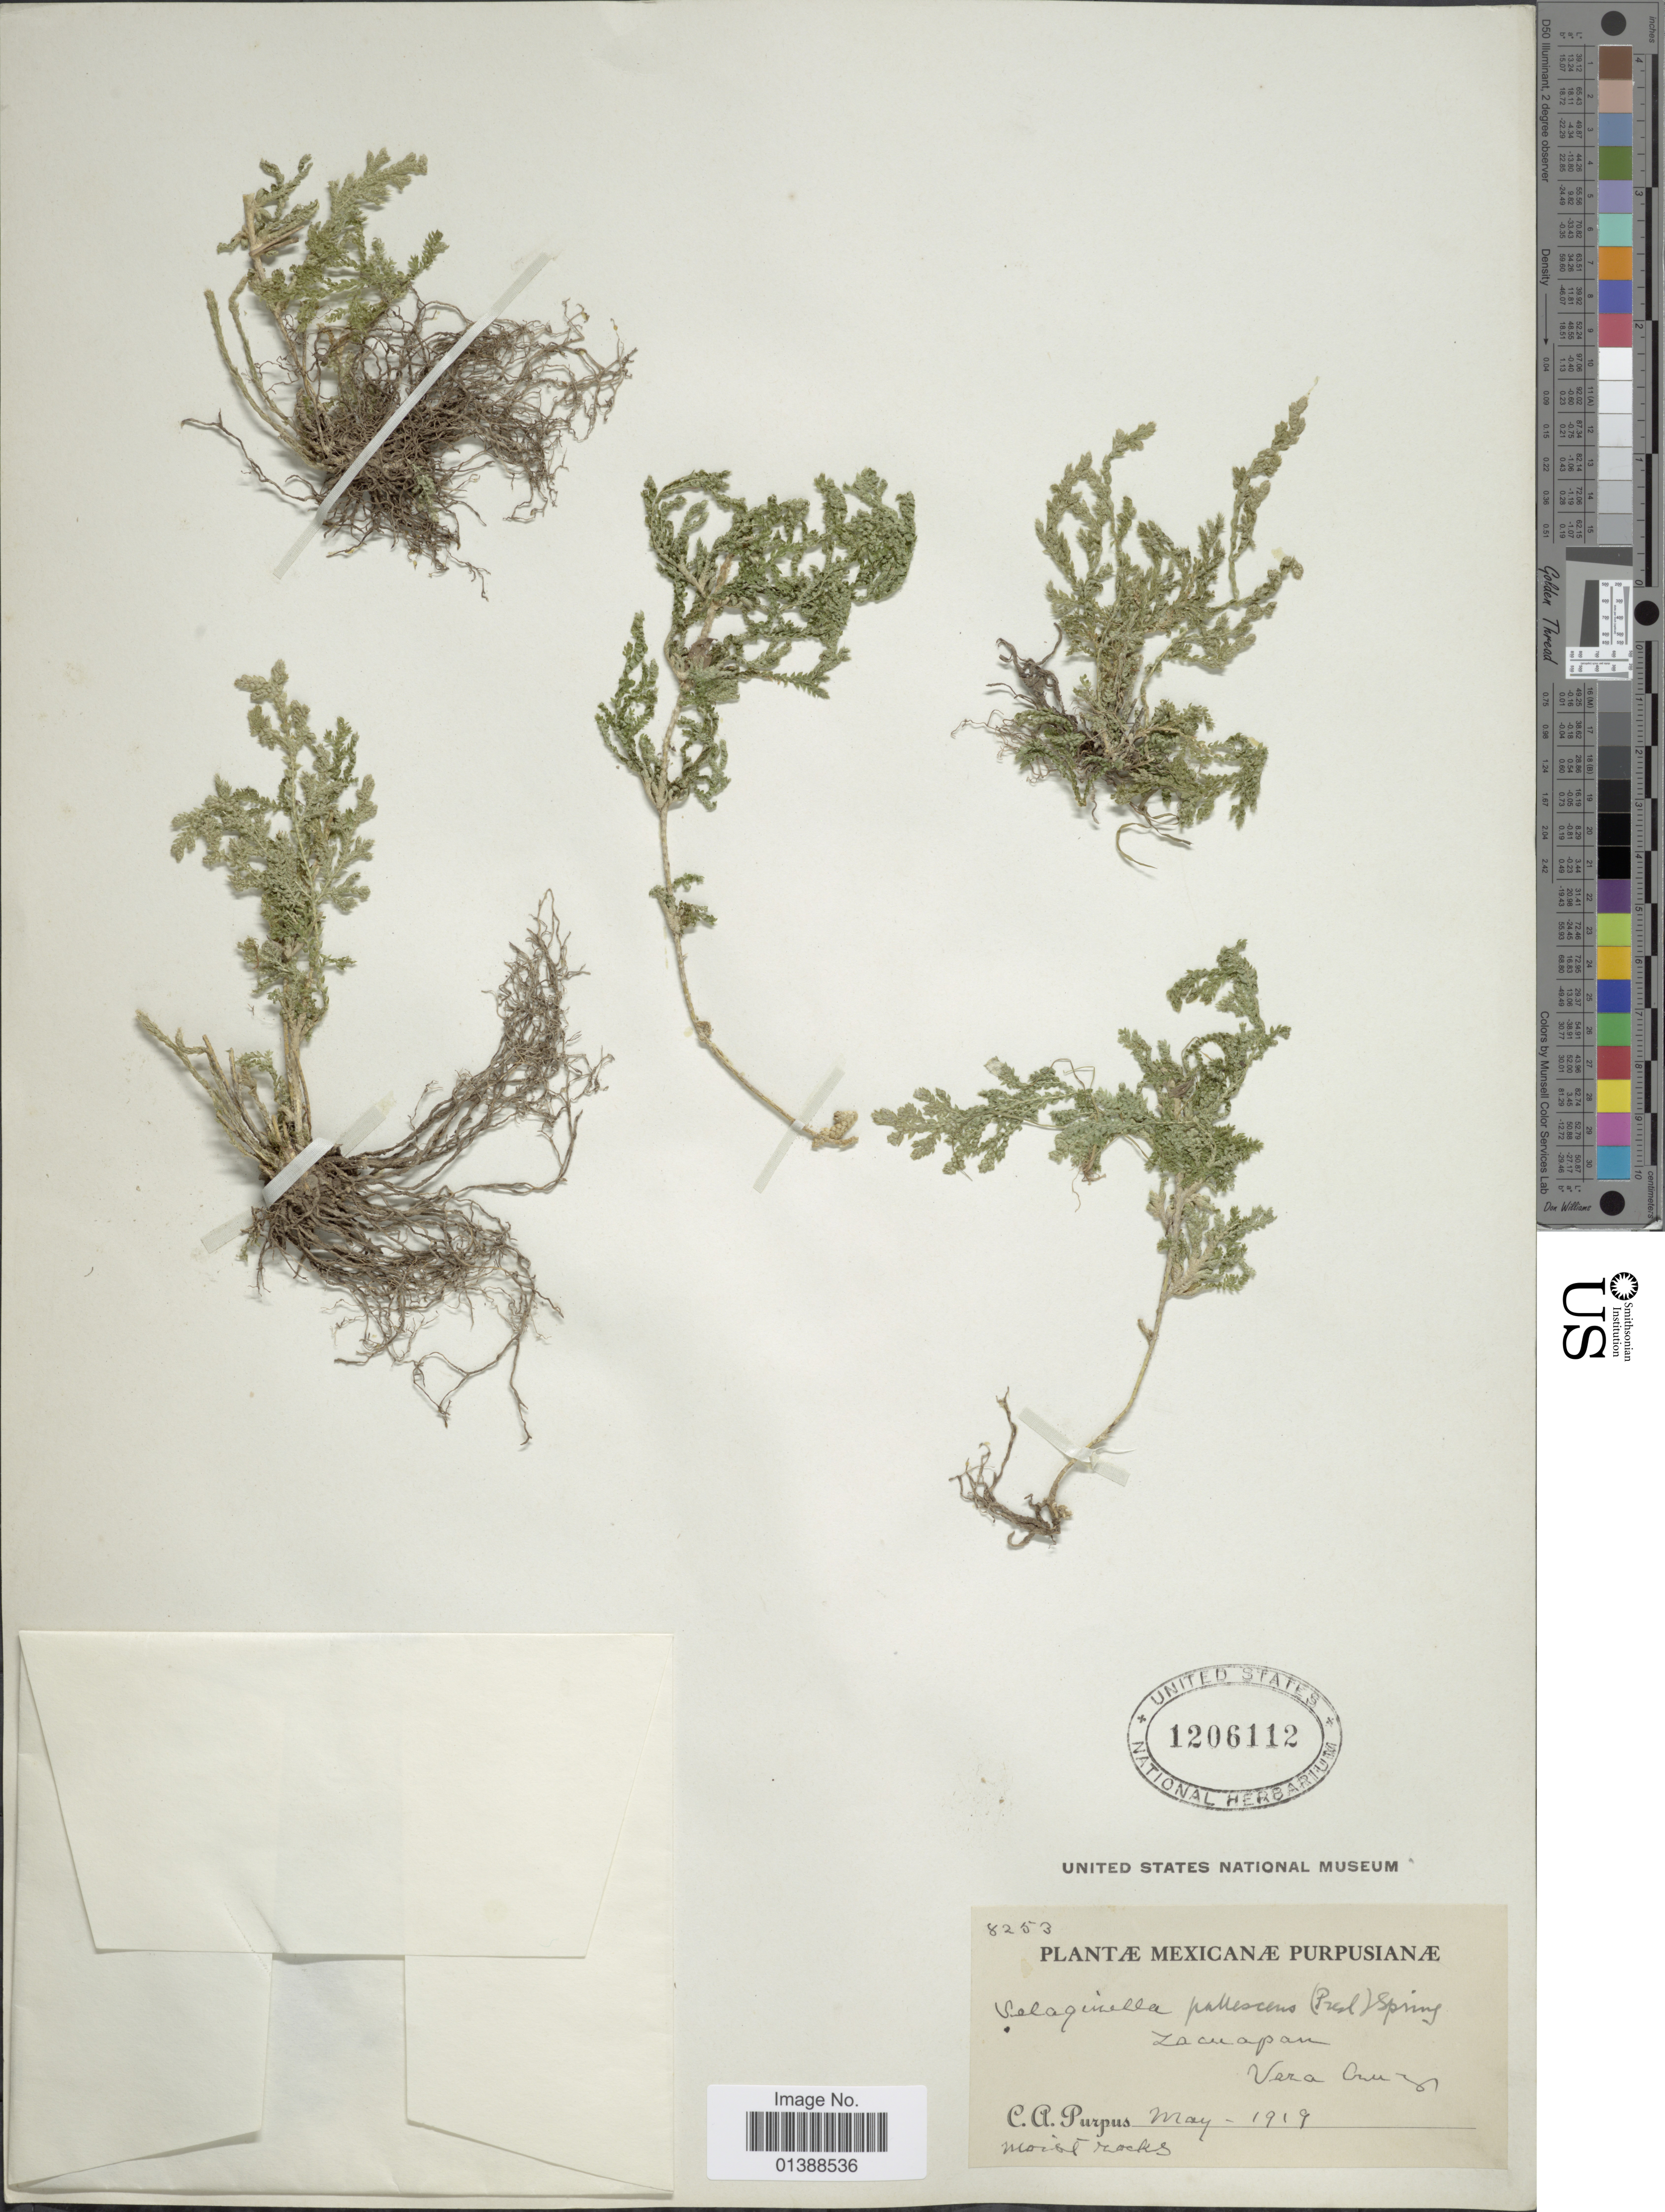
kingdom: Plantae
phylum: Tracheophyta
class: Lycopodiopsida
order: Selaginellales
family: Selaginellaceae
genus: Selaginella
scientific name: Selaginella pallescens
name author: (C. Presl) Spring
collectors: C. A. Purpus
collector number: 8253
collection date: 1919-05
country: Mexico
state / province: Veracruz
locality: Zacuapan, Vera Cruz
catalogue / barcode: US 1206112